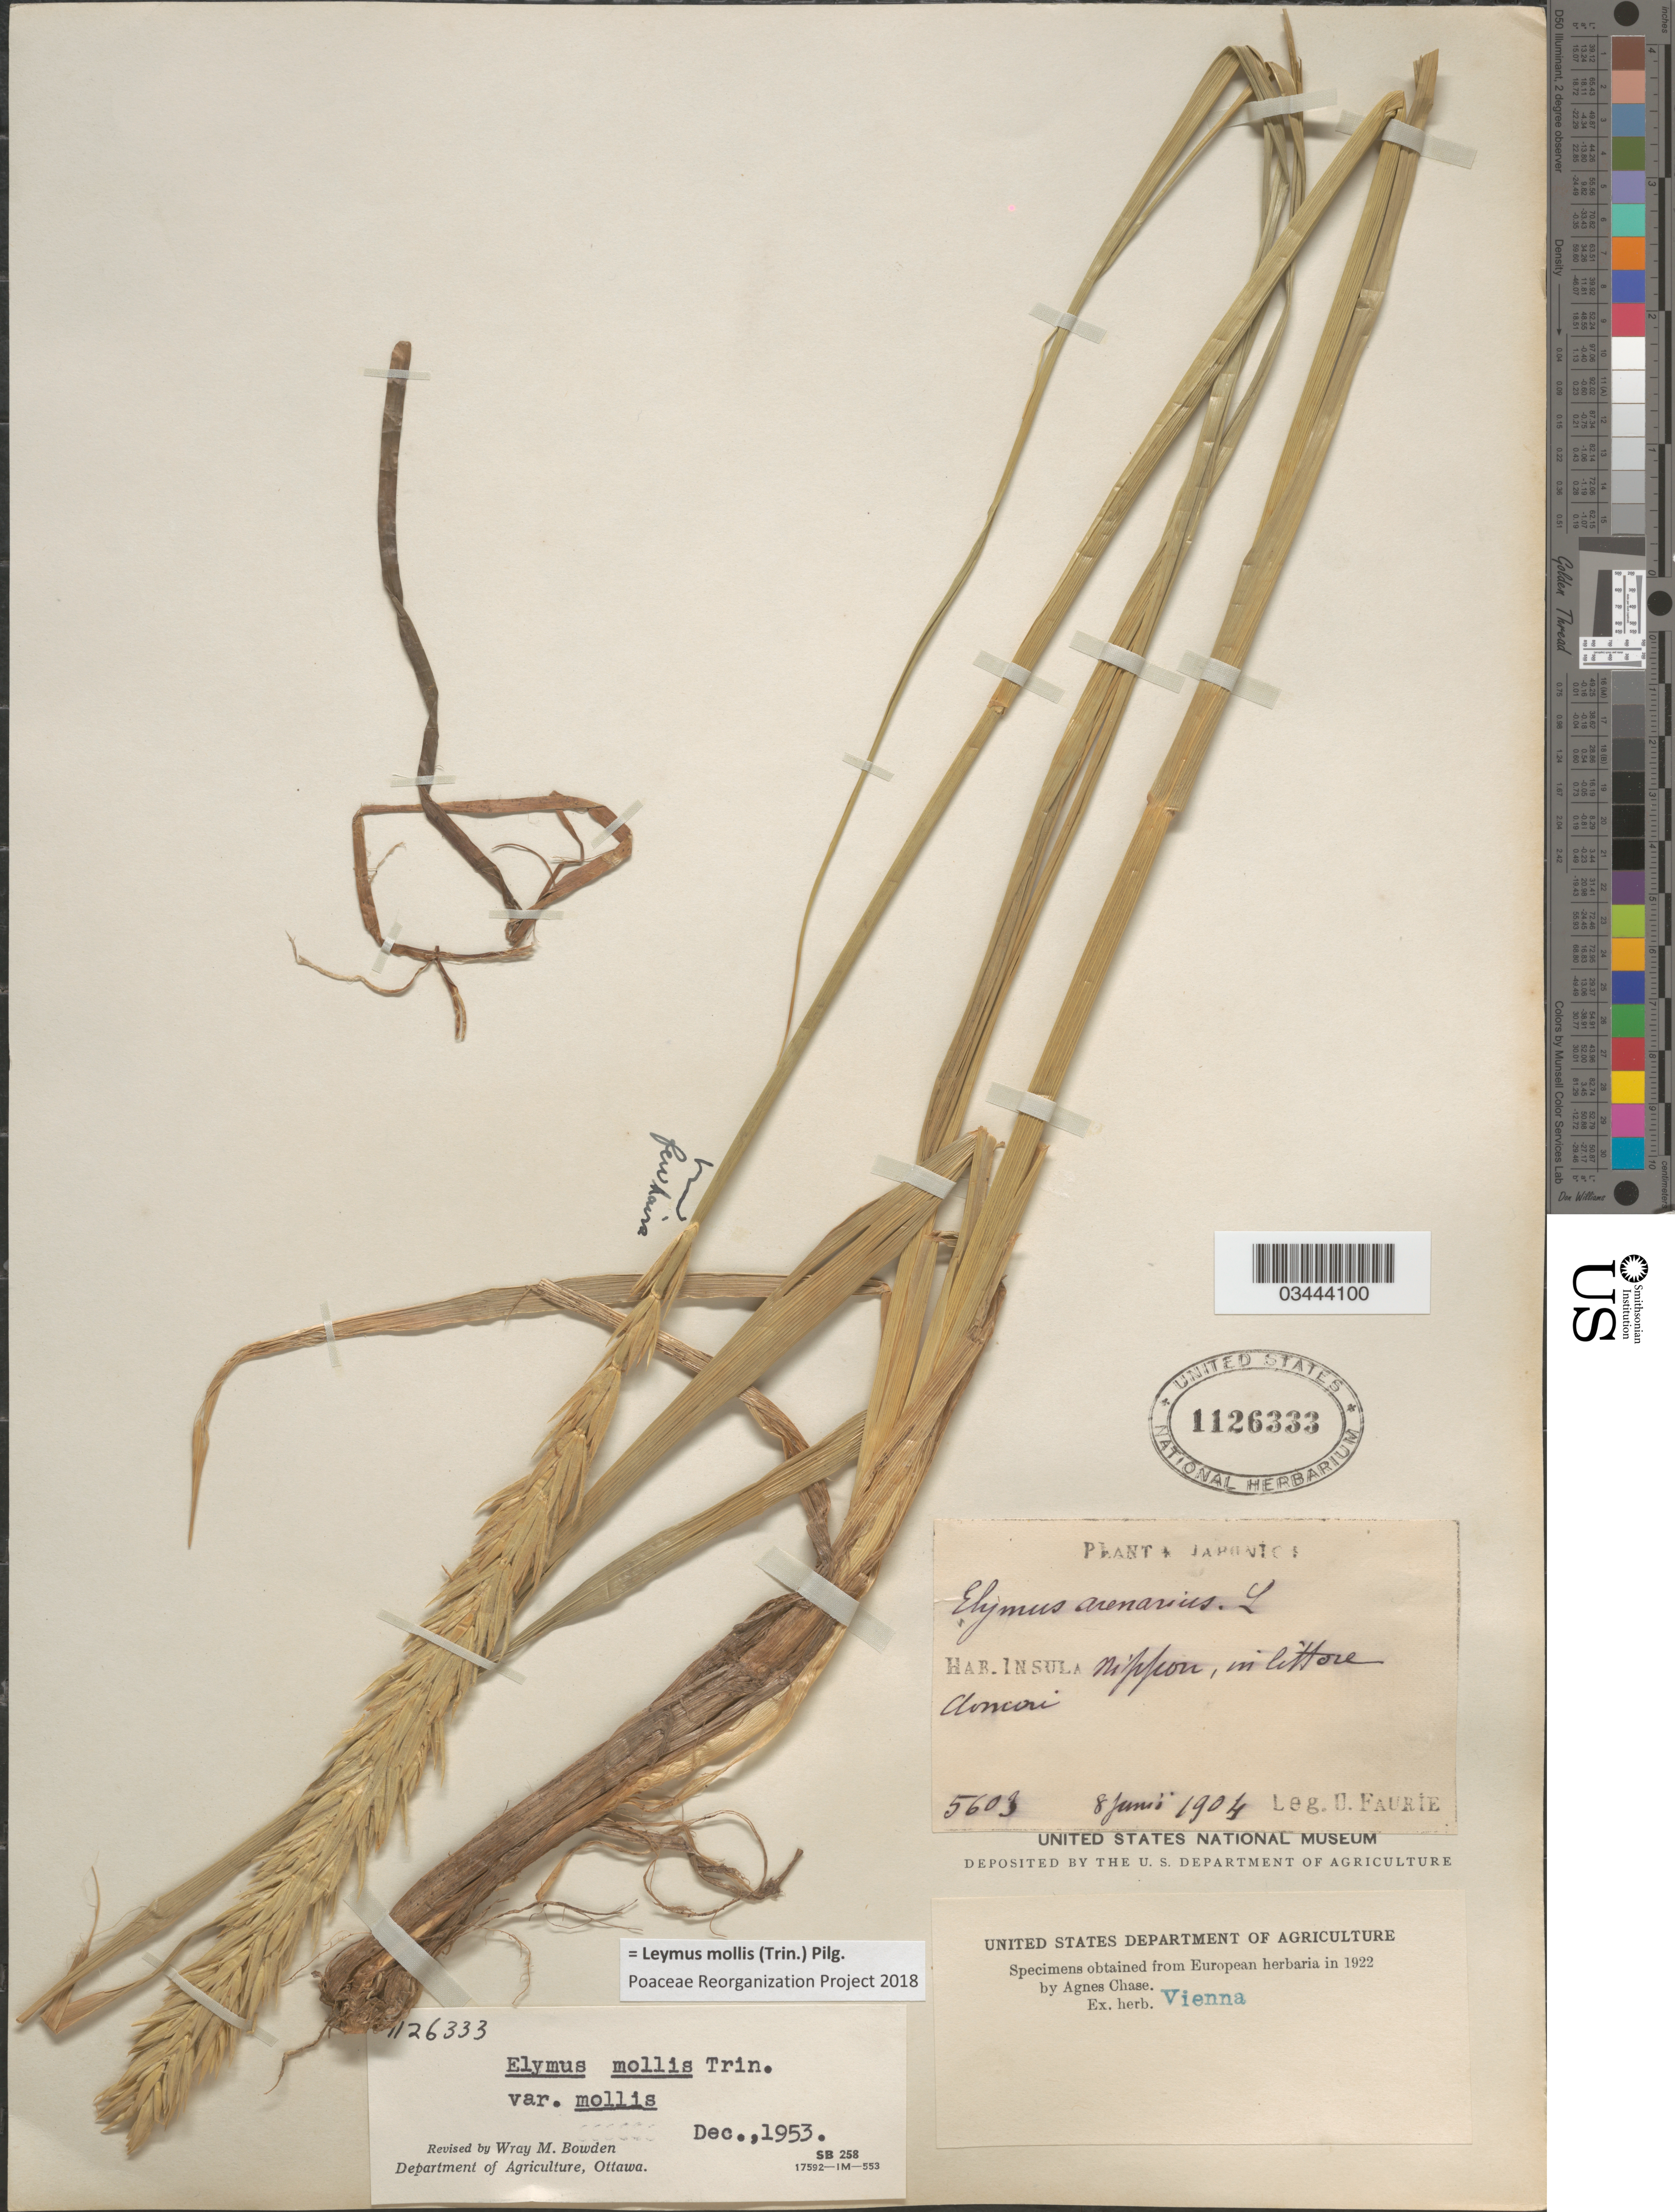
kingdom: Plantae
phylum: Tracheophyta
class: Liliopsida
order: Poales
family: Poaceae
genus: Leymus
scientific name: Leymus mollis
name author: (Trin.) Pilg.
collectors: U. Faurie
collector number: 5603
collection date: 1904-06-08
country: Japan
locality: Japonica. Insula Nippon, in littore Amori.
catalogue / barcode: US 1126333